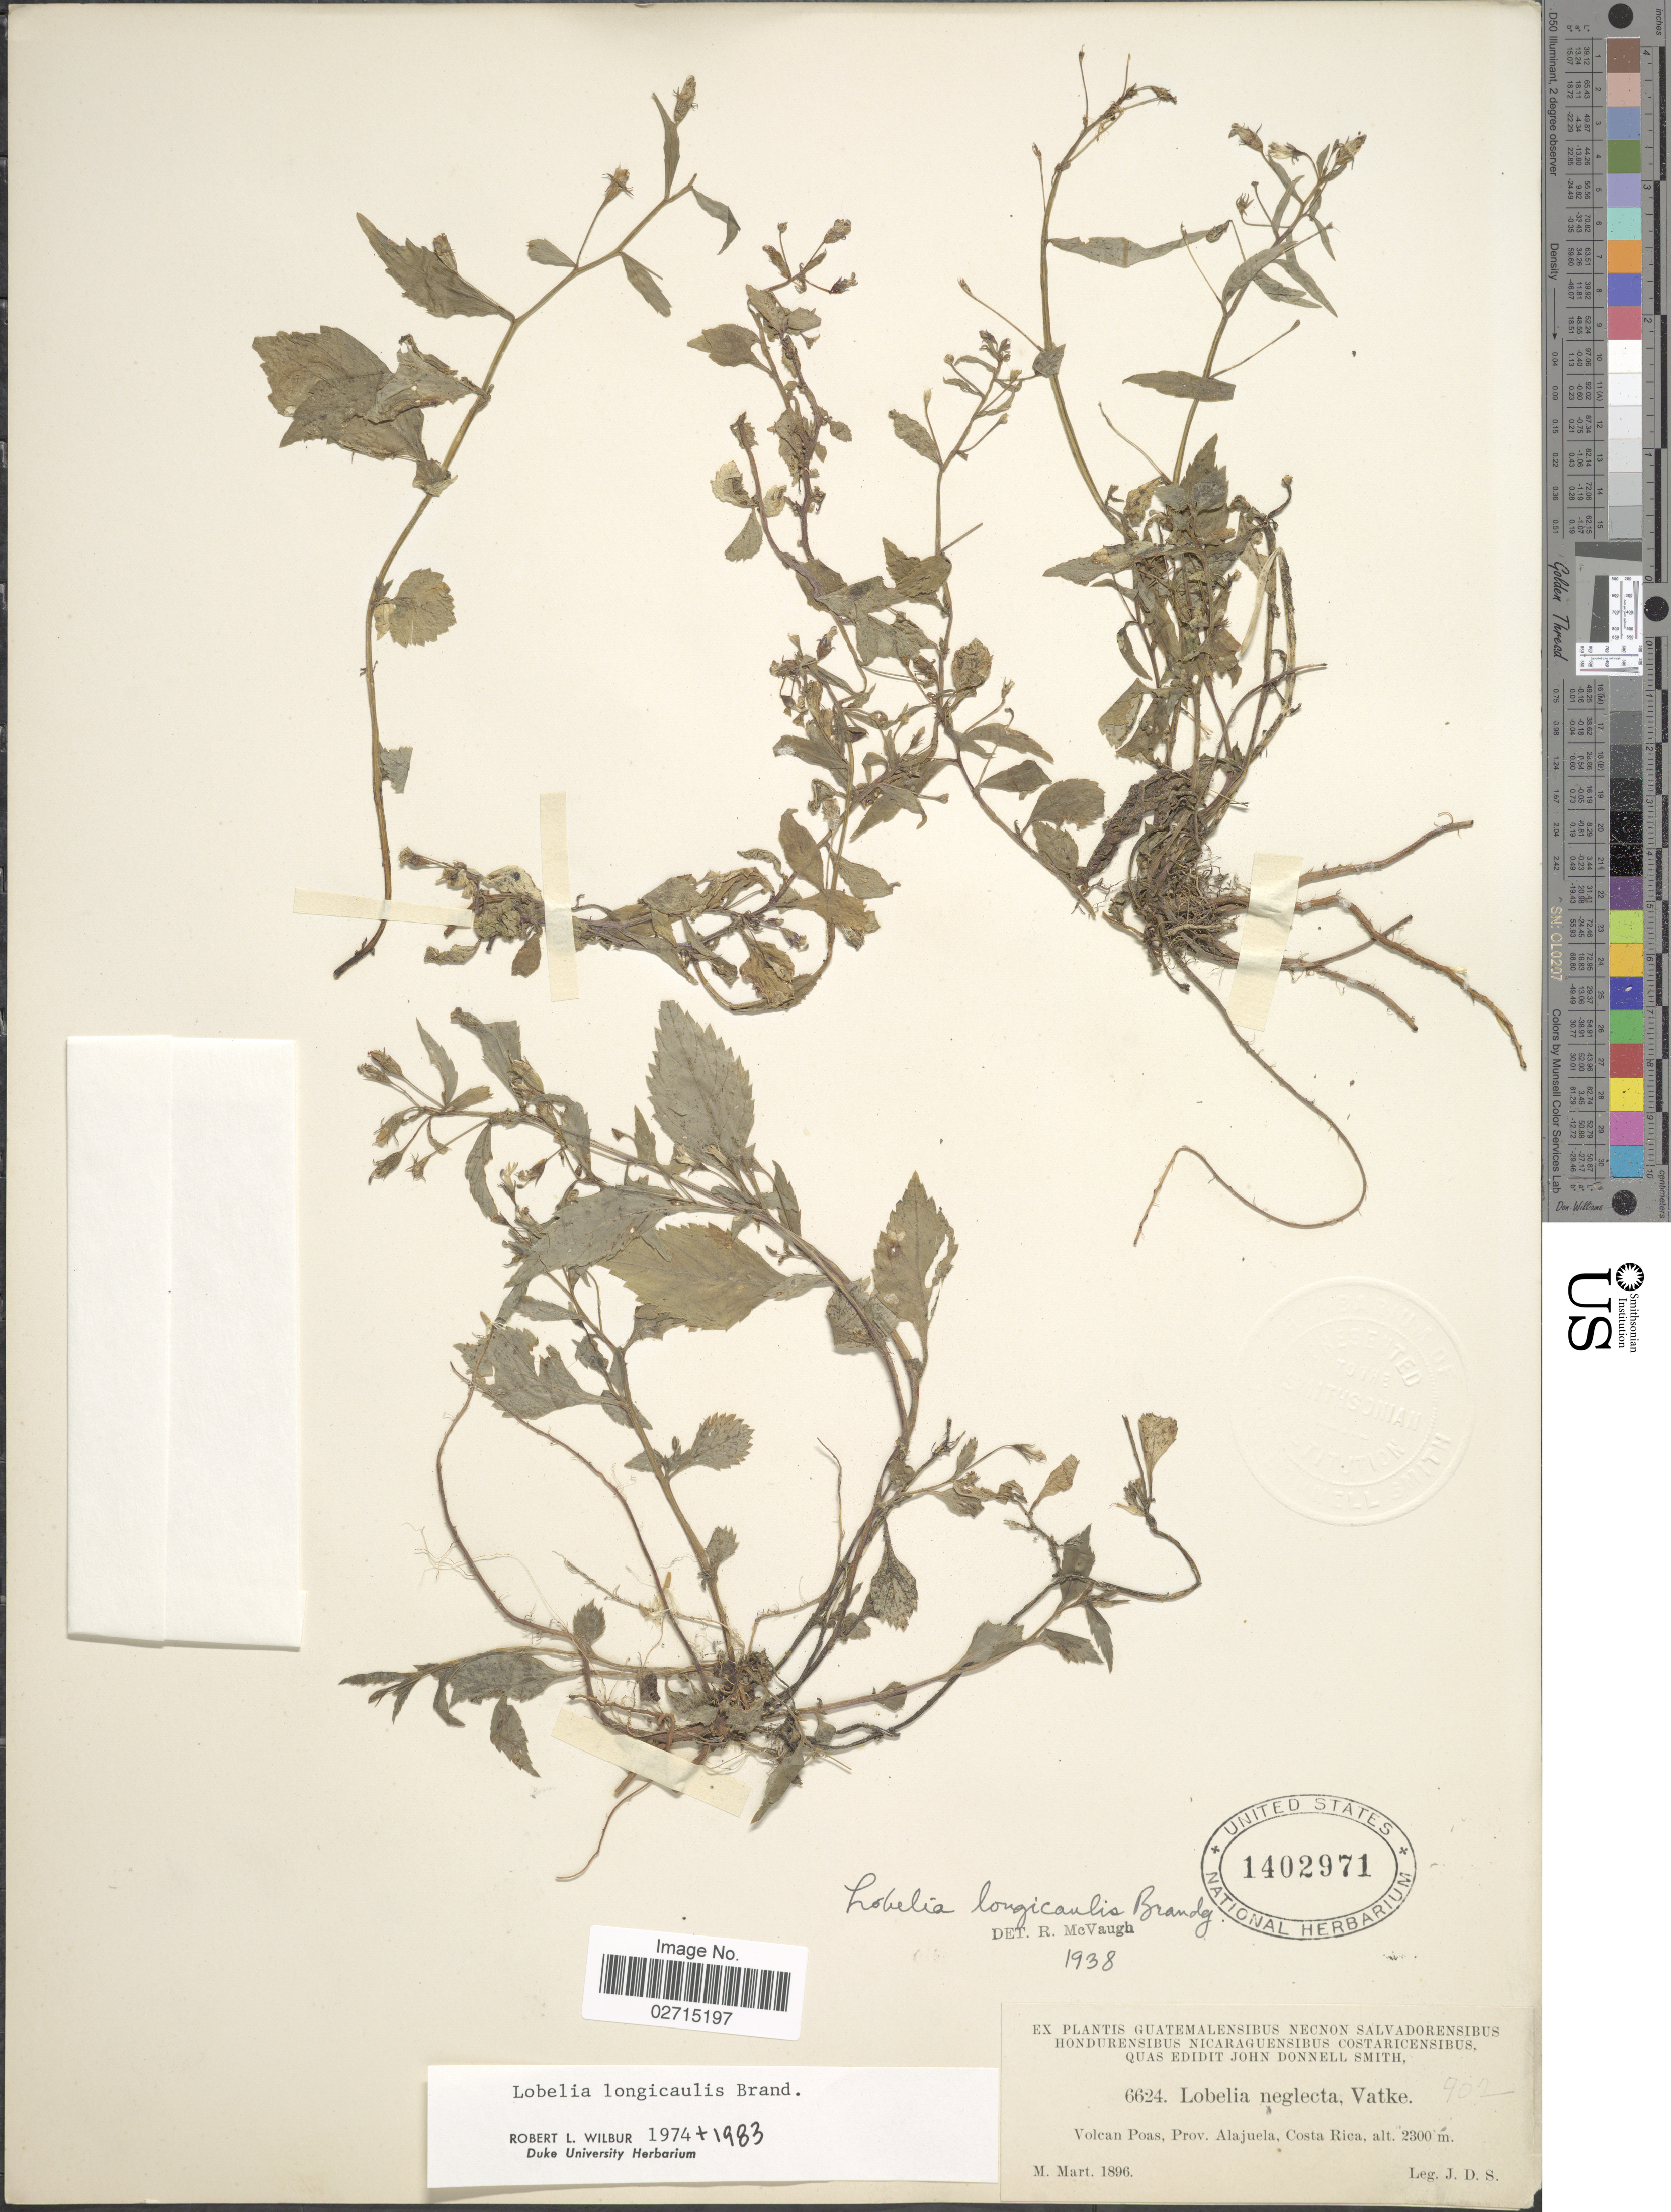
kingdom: Plantae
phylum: Tracheophyta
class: Magnoliopsida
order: Asterales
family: Campanulaceae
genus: Lobelia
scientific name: Lobelia longicaulis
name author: Brandegee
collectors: J. Donnell Smith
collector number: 6624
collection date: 1896-03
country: Costa Rica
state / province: Alajuela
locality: Volcan Poas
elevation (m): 2300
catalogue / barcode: US 1402971